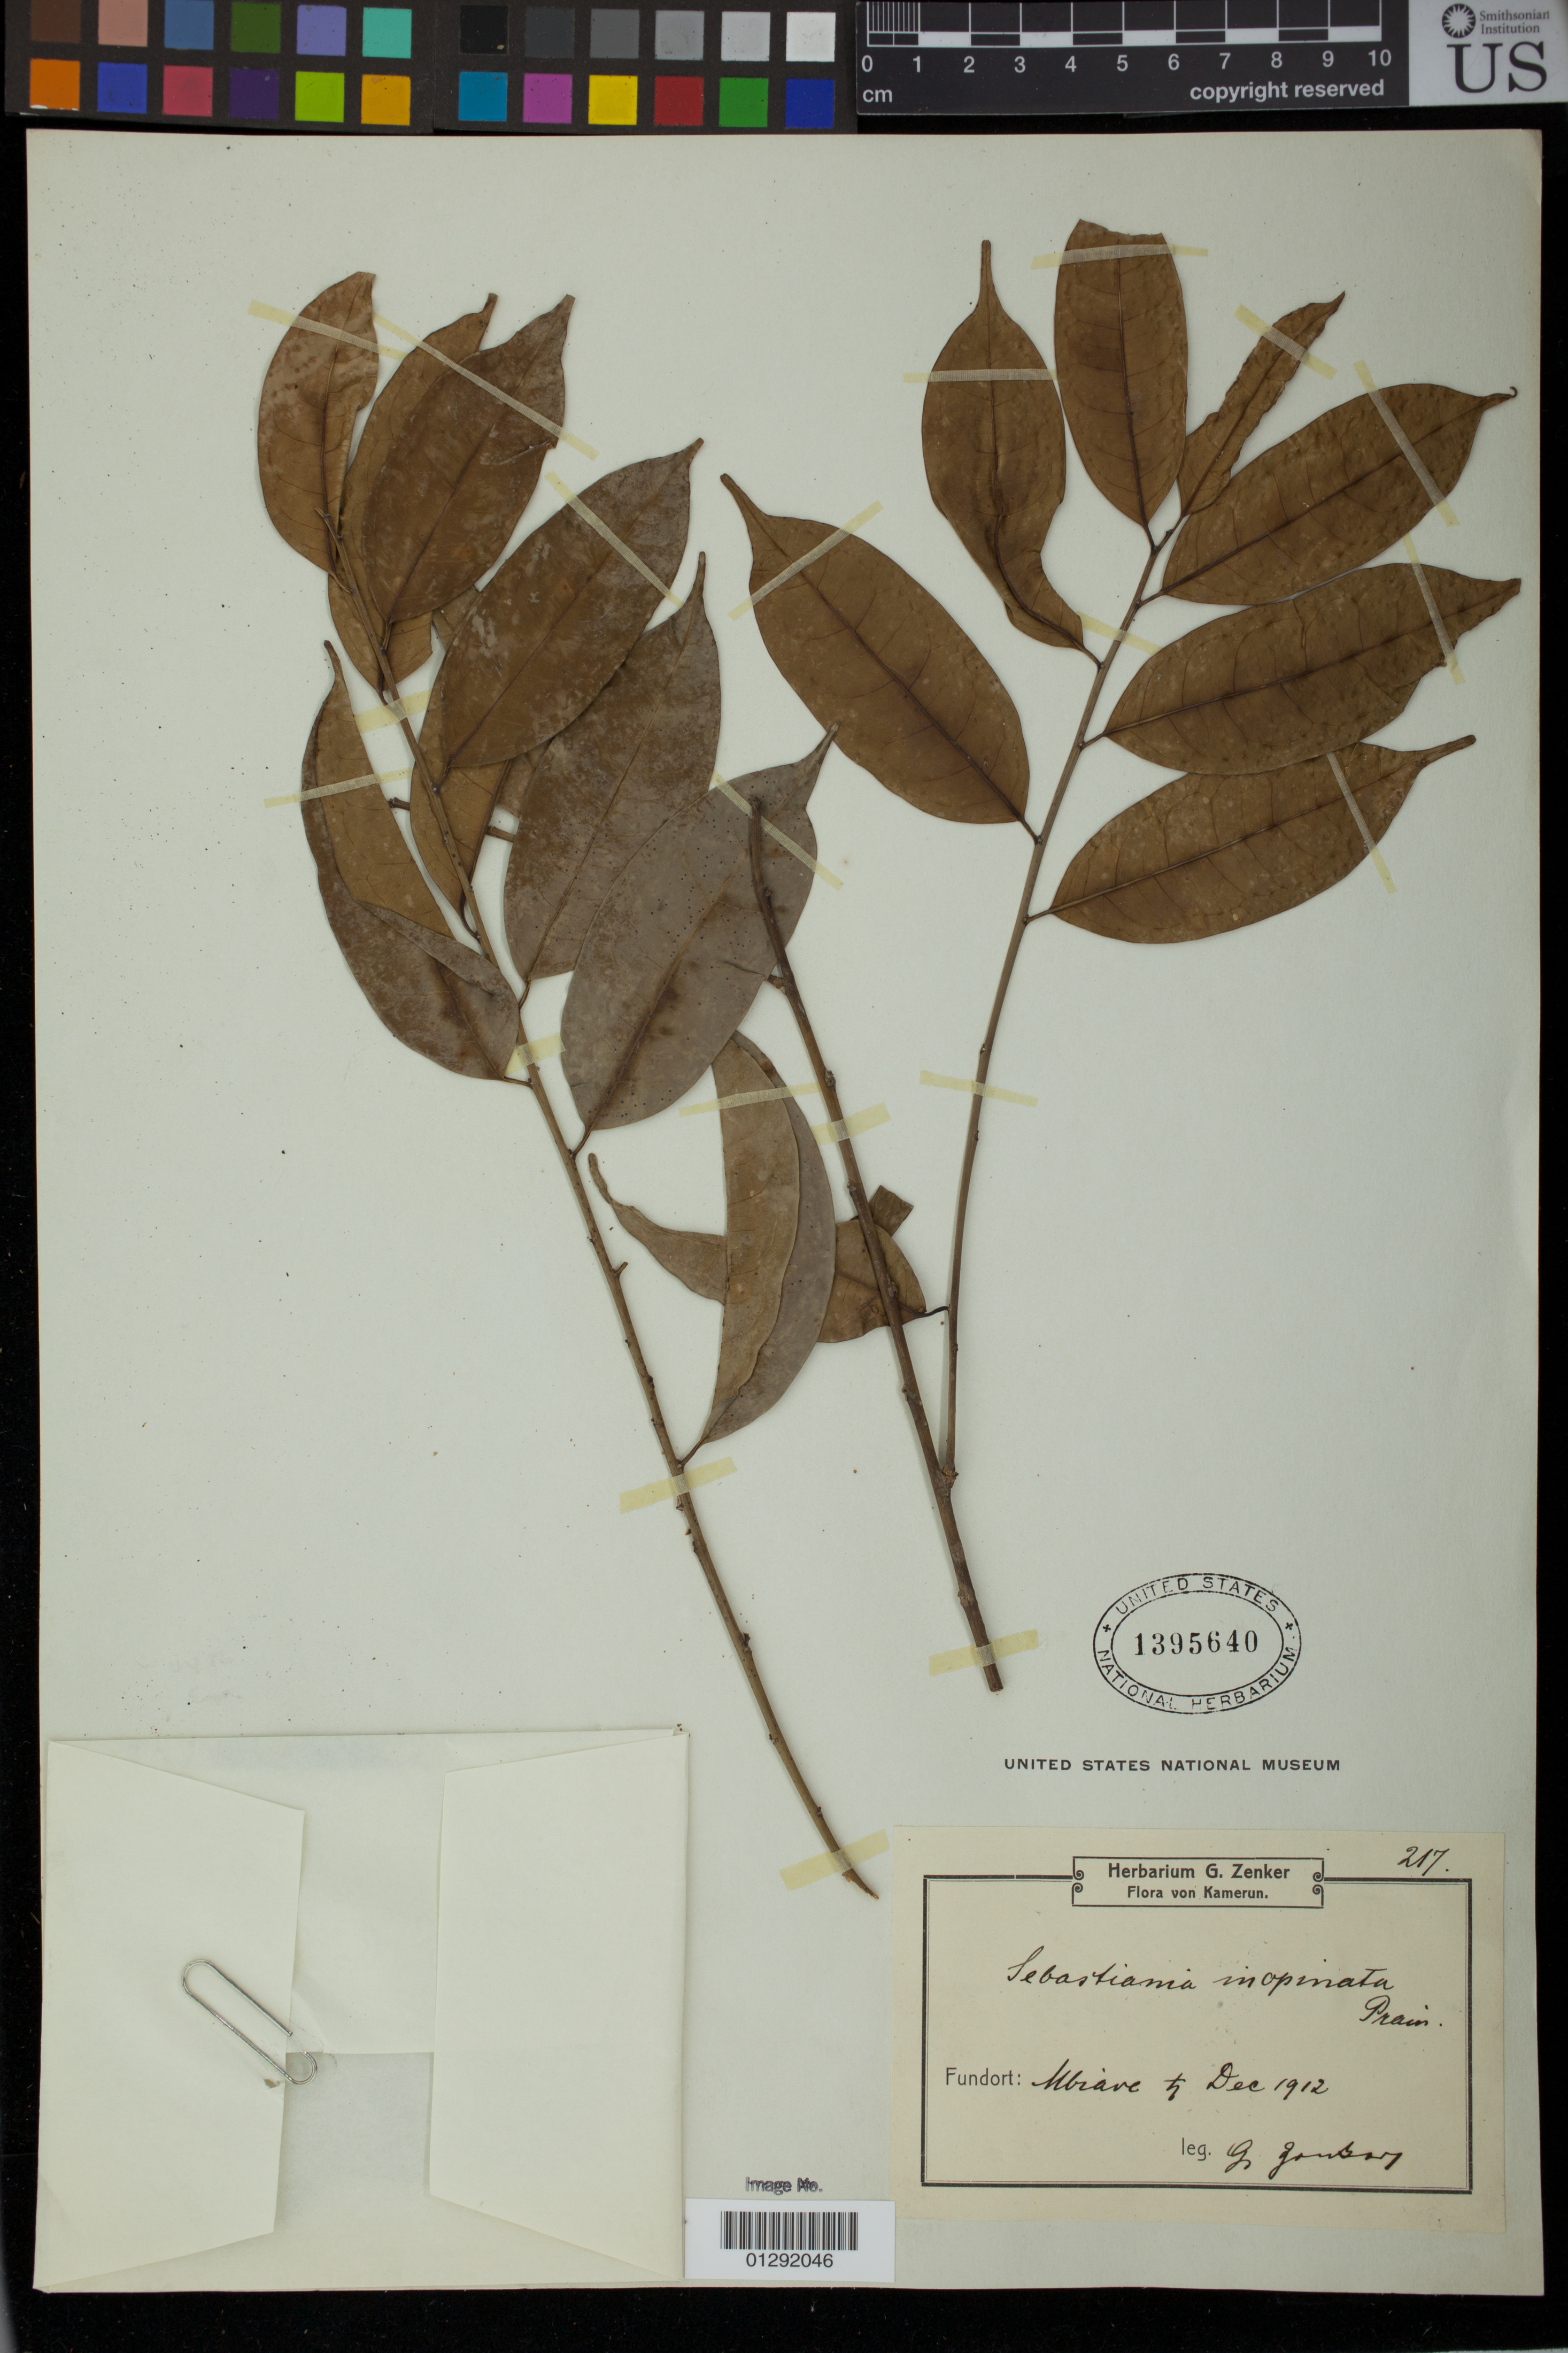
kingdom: Plantae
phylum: Tracheophyta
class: Magnoliopsida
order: Malpighiales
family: Euphorbiaceae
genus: Duvigneaudia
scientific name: Duvigneaudia inopinata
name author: (Prain) J. Léonard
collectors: G. A. Zenker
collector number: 217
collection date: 1912-12-04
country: Cameroon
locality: Mbiave.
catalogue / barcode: US 1395640